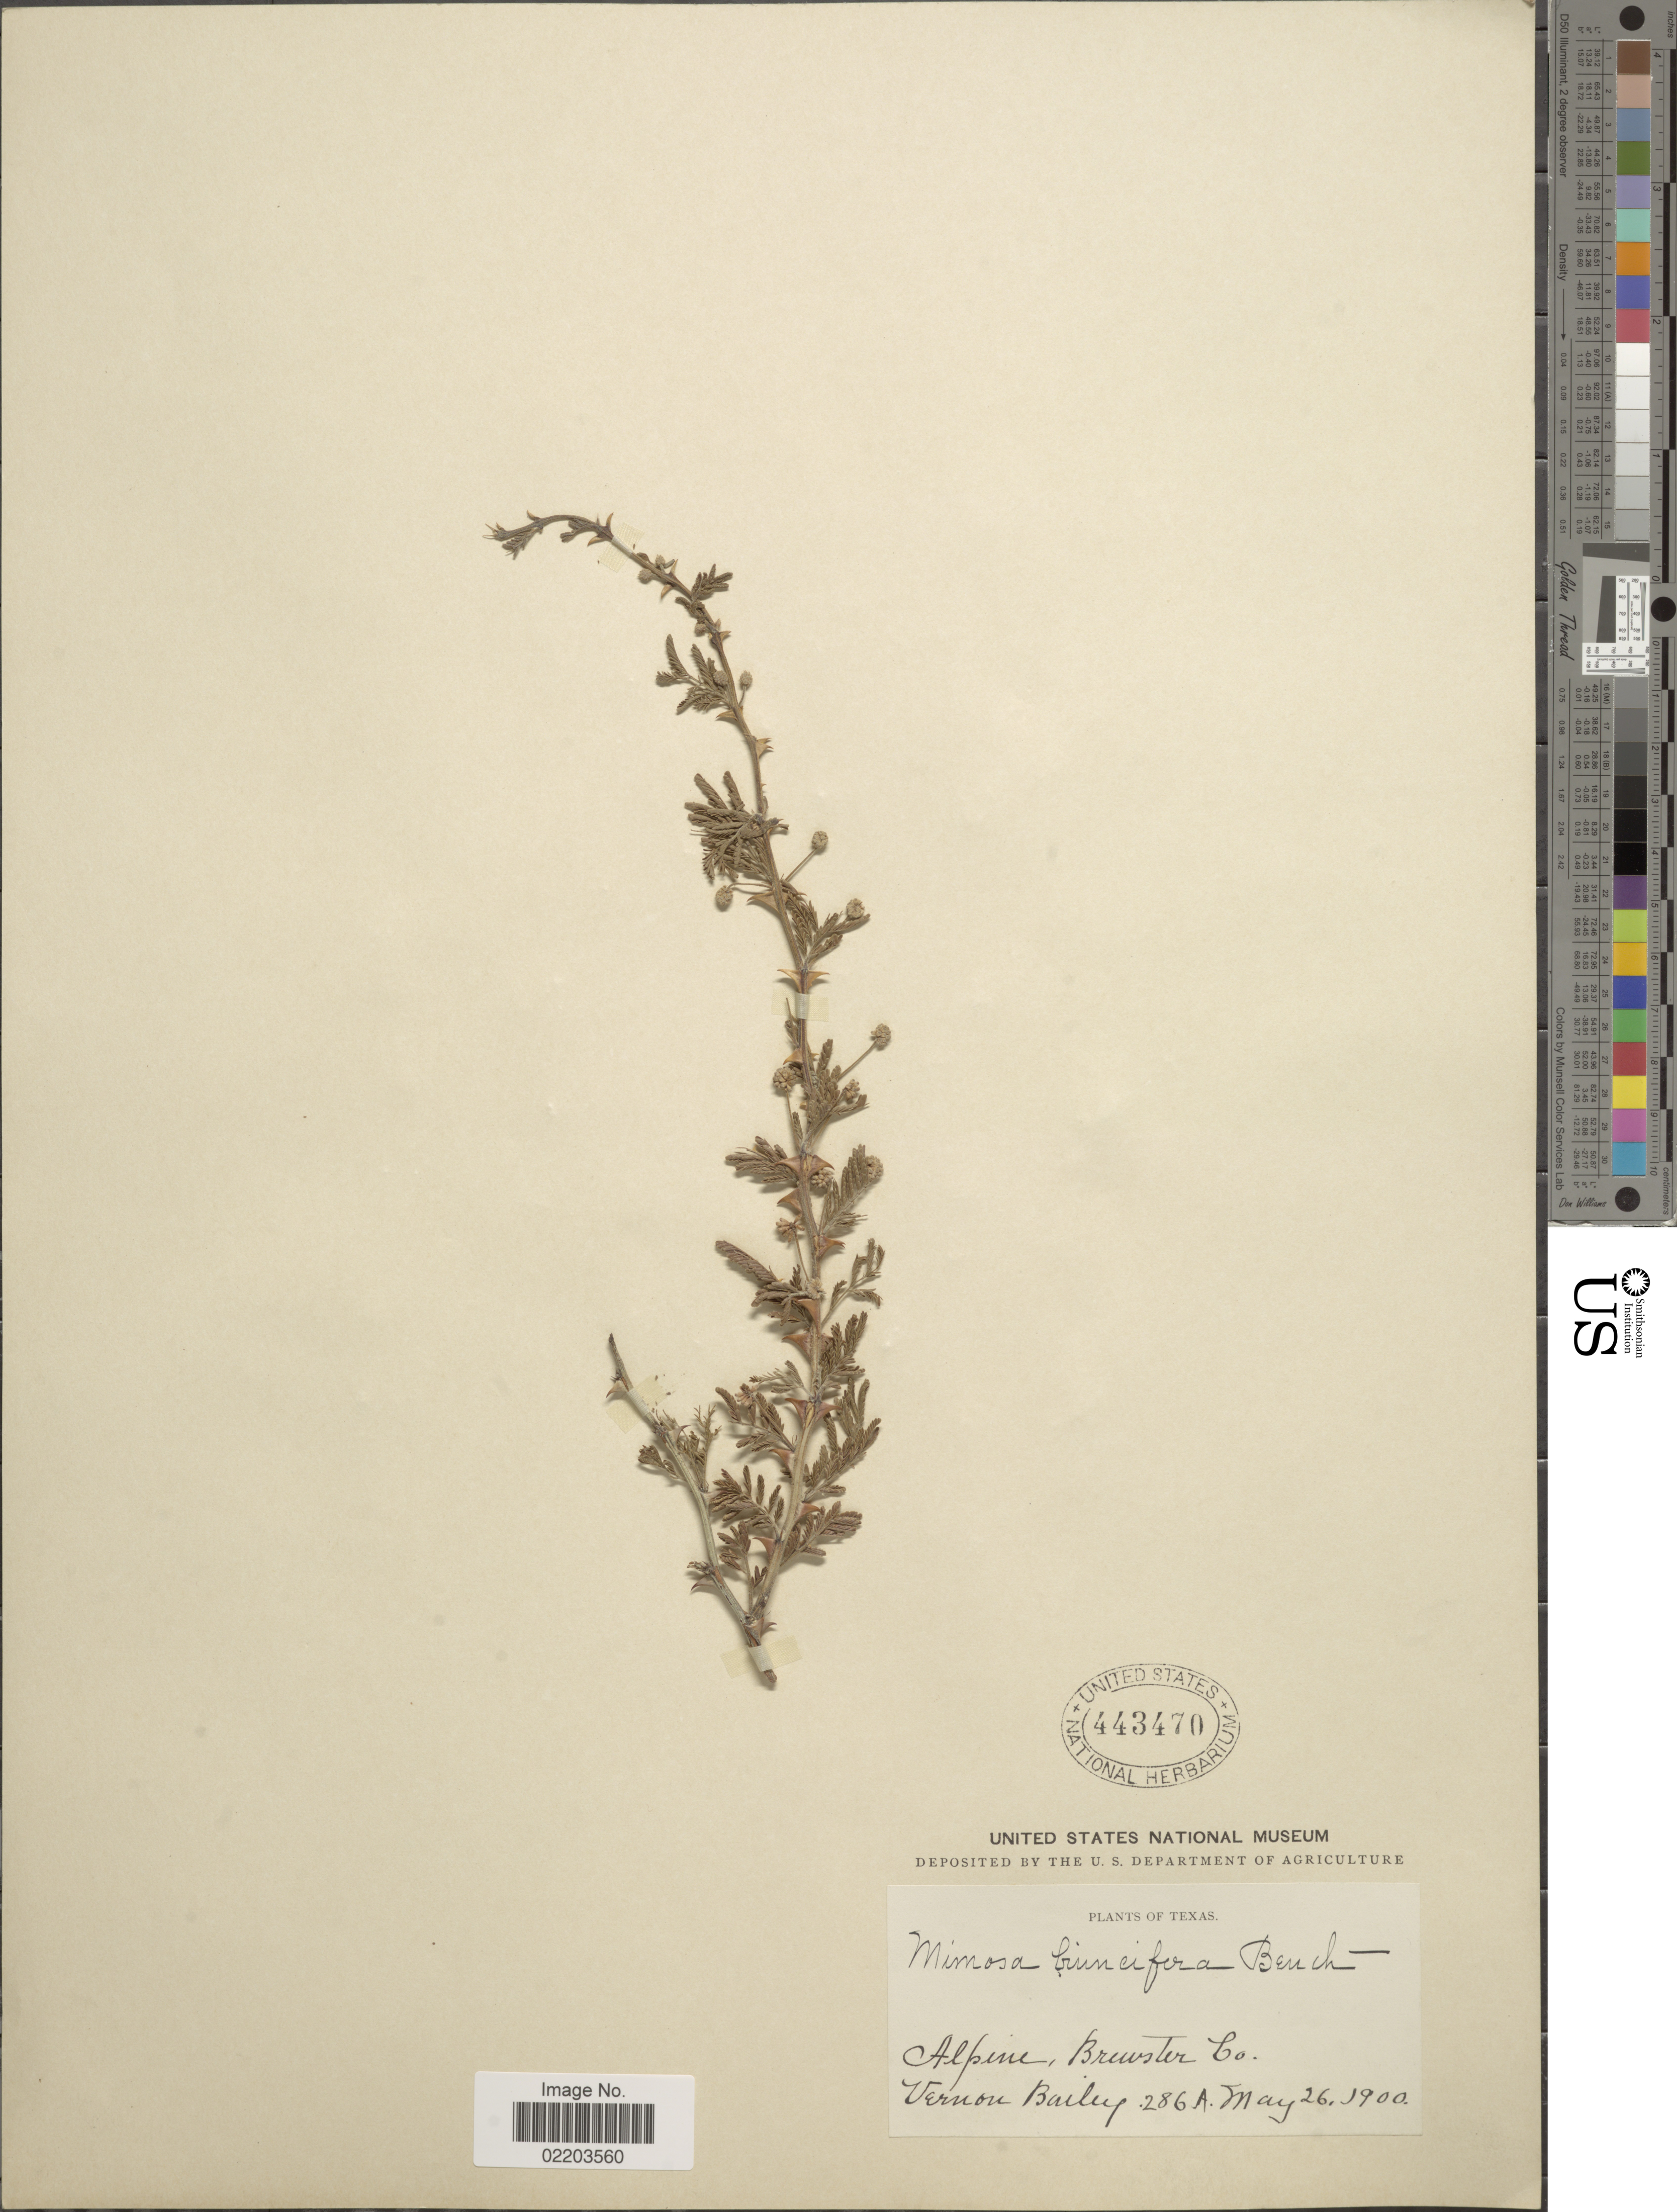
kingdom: Plantae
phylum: Tracheophyta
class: Magnoliopsida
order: Fabales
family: Fabaceae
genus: Mimosa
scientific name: Mimosa biuncifera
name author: Benth.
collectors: V. O. Bailey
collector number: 286A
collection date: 1900-05-26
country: United States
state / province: Texas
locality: Alpine, Brewster Co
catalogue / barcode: US 443470